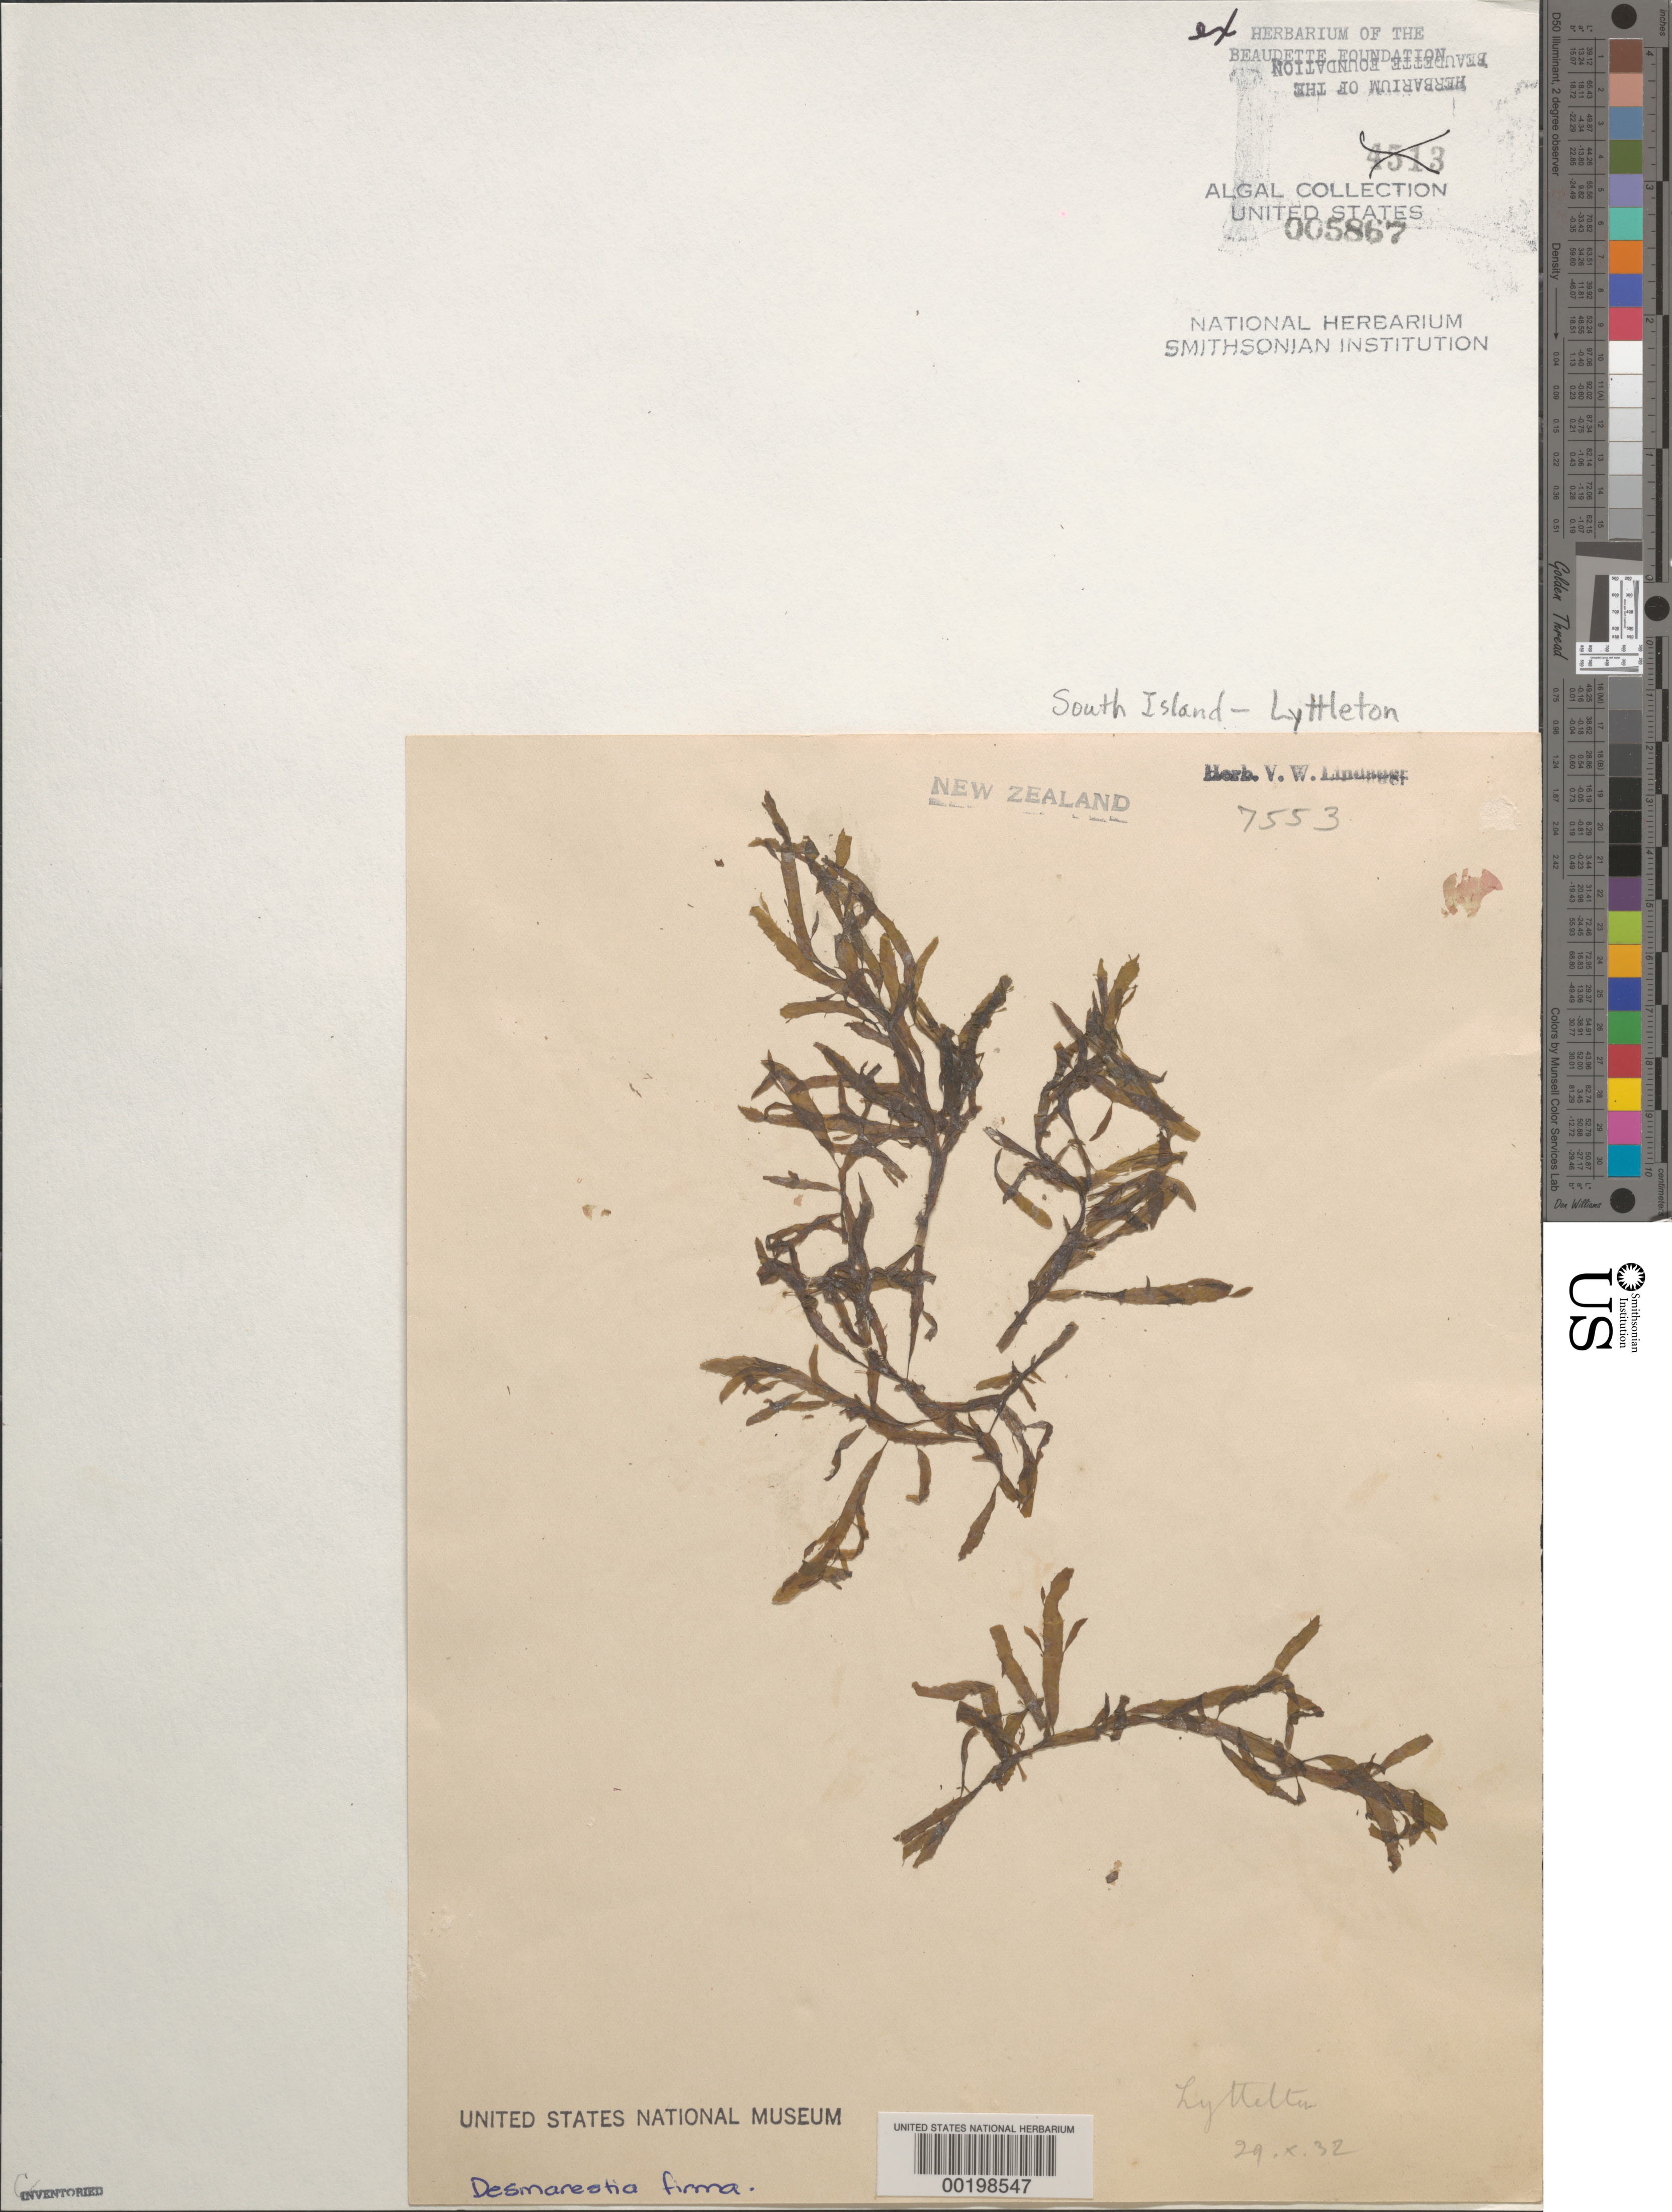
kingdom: Chromista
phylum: Ochrophyta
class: Phaeophyceae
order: Desmarestiales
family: Desmarestiaceae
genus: Desmarestia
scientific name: Desmarestia firma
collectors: V. Lindauer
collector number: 7553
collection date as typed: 29 Oct 1932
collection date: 1932-10-29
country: New Zealand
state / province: Canterbury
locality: Lyttleton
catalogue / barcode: US 5867